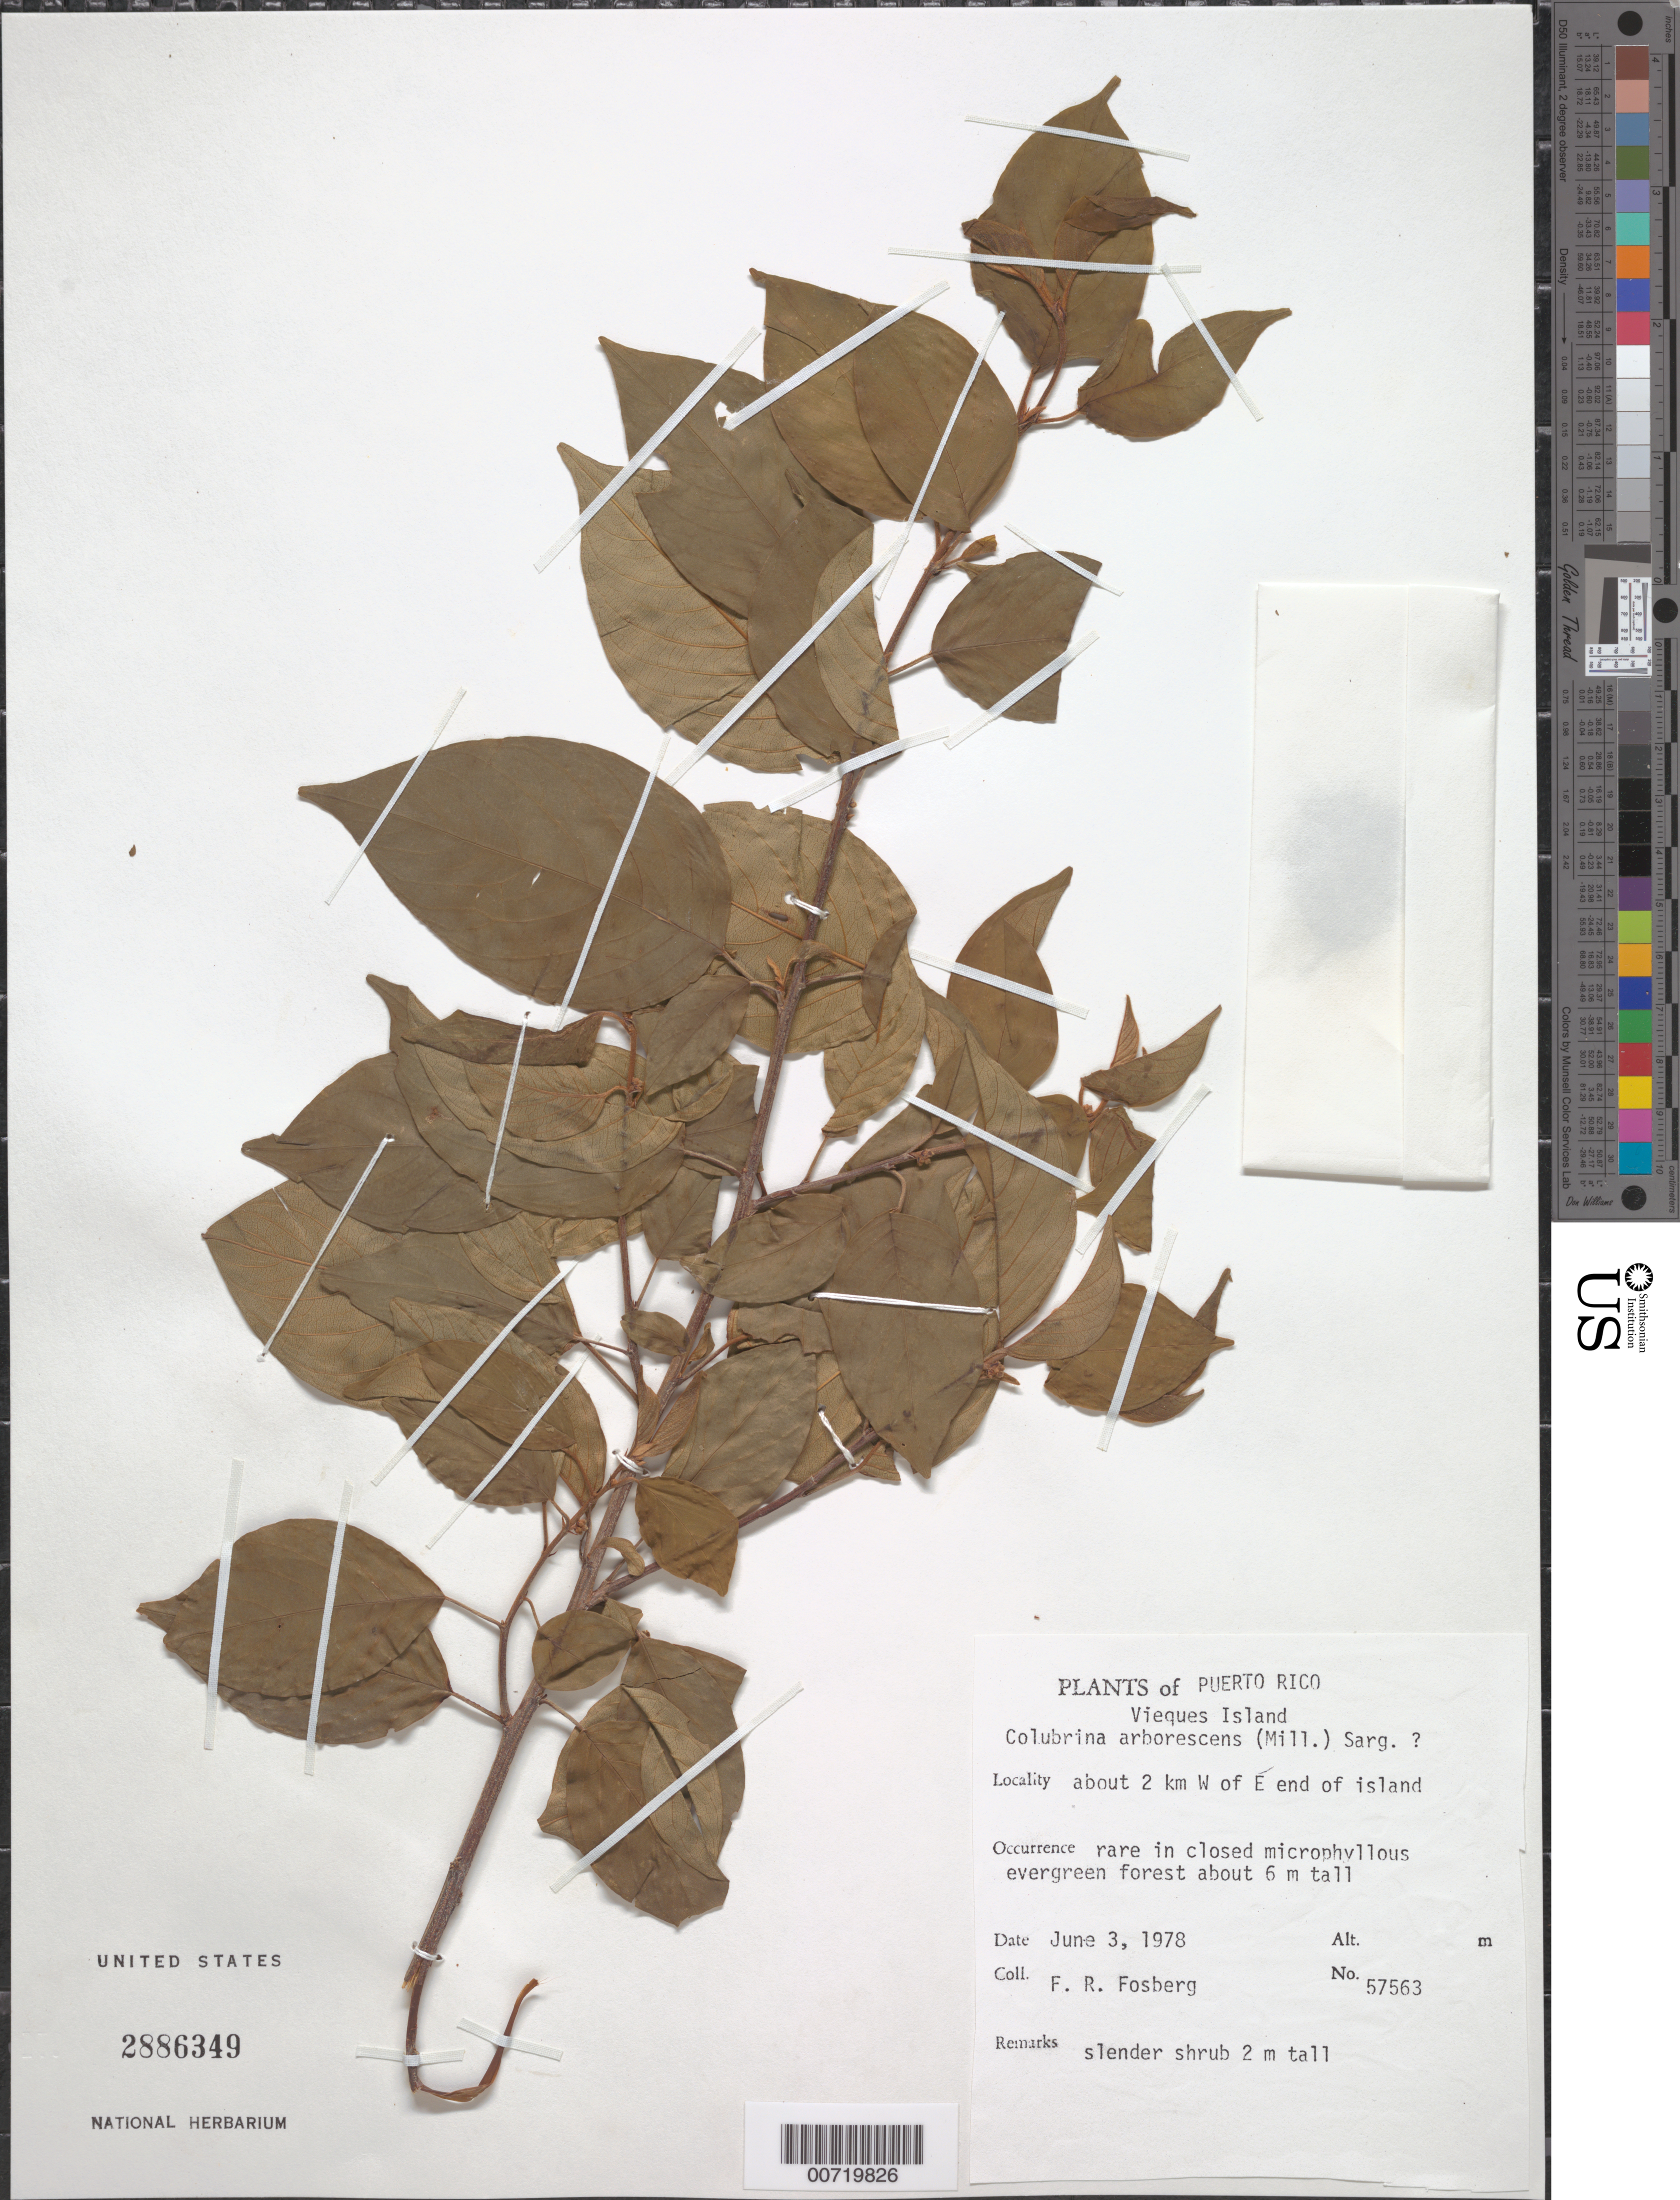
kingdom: Plantae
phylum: Tracheophyta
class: Magnoliopsida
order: Rosales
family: Rhamnaceae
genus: Colubrina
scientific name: Colubrina arborescens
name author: (Mill.) Sarg.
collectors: F. R. Fosberg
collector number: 57563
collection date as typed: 03 Jun 1978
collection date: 1978-06-03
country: Puerto Rico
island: Vieques I.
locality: About 2 km W of East End of Island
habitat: In closed microphyllous evergreen forest about 6 m tall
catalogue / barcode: US 2886349